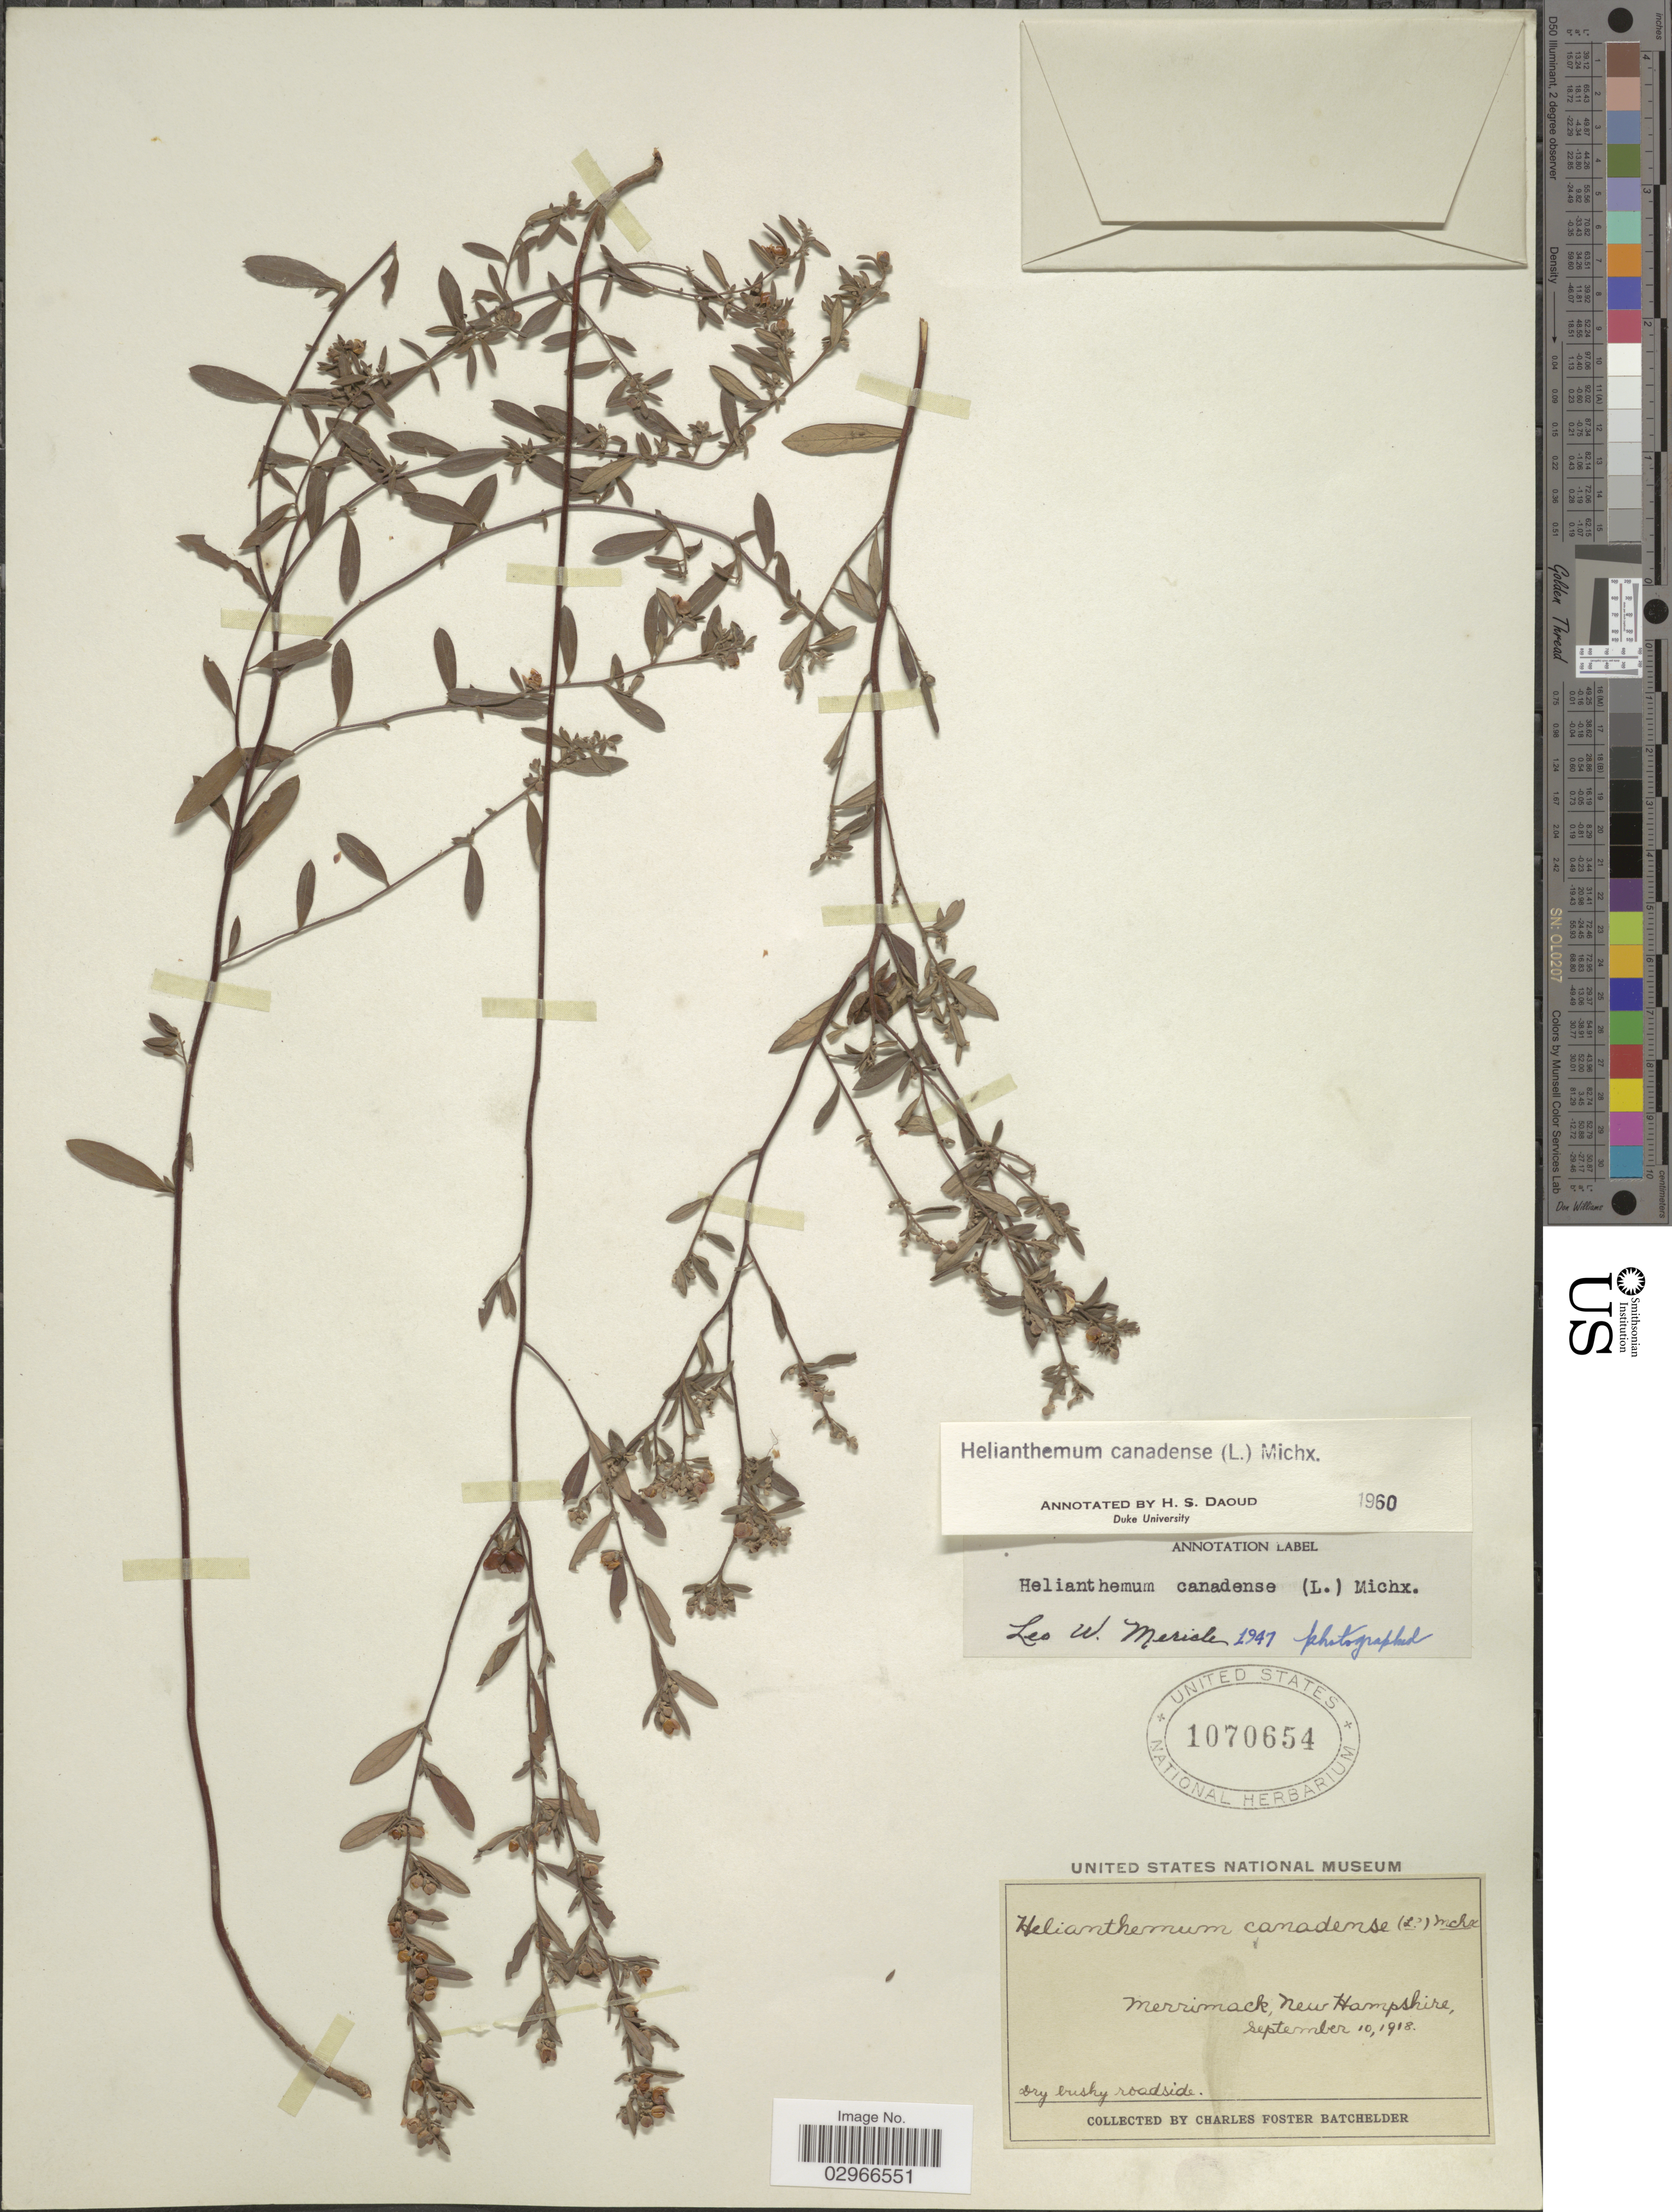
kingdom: Plantae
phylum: Tracheophyta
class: Magnoliopsida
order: Malvales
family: Cistaceae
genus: Helianthemum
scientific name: Helianthemum canadense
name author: (L.) Michx.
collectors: C. Batchelder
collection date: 1918-09-10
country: United States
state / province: New Hampshire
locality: Merrimack.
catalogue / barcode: US 1070654